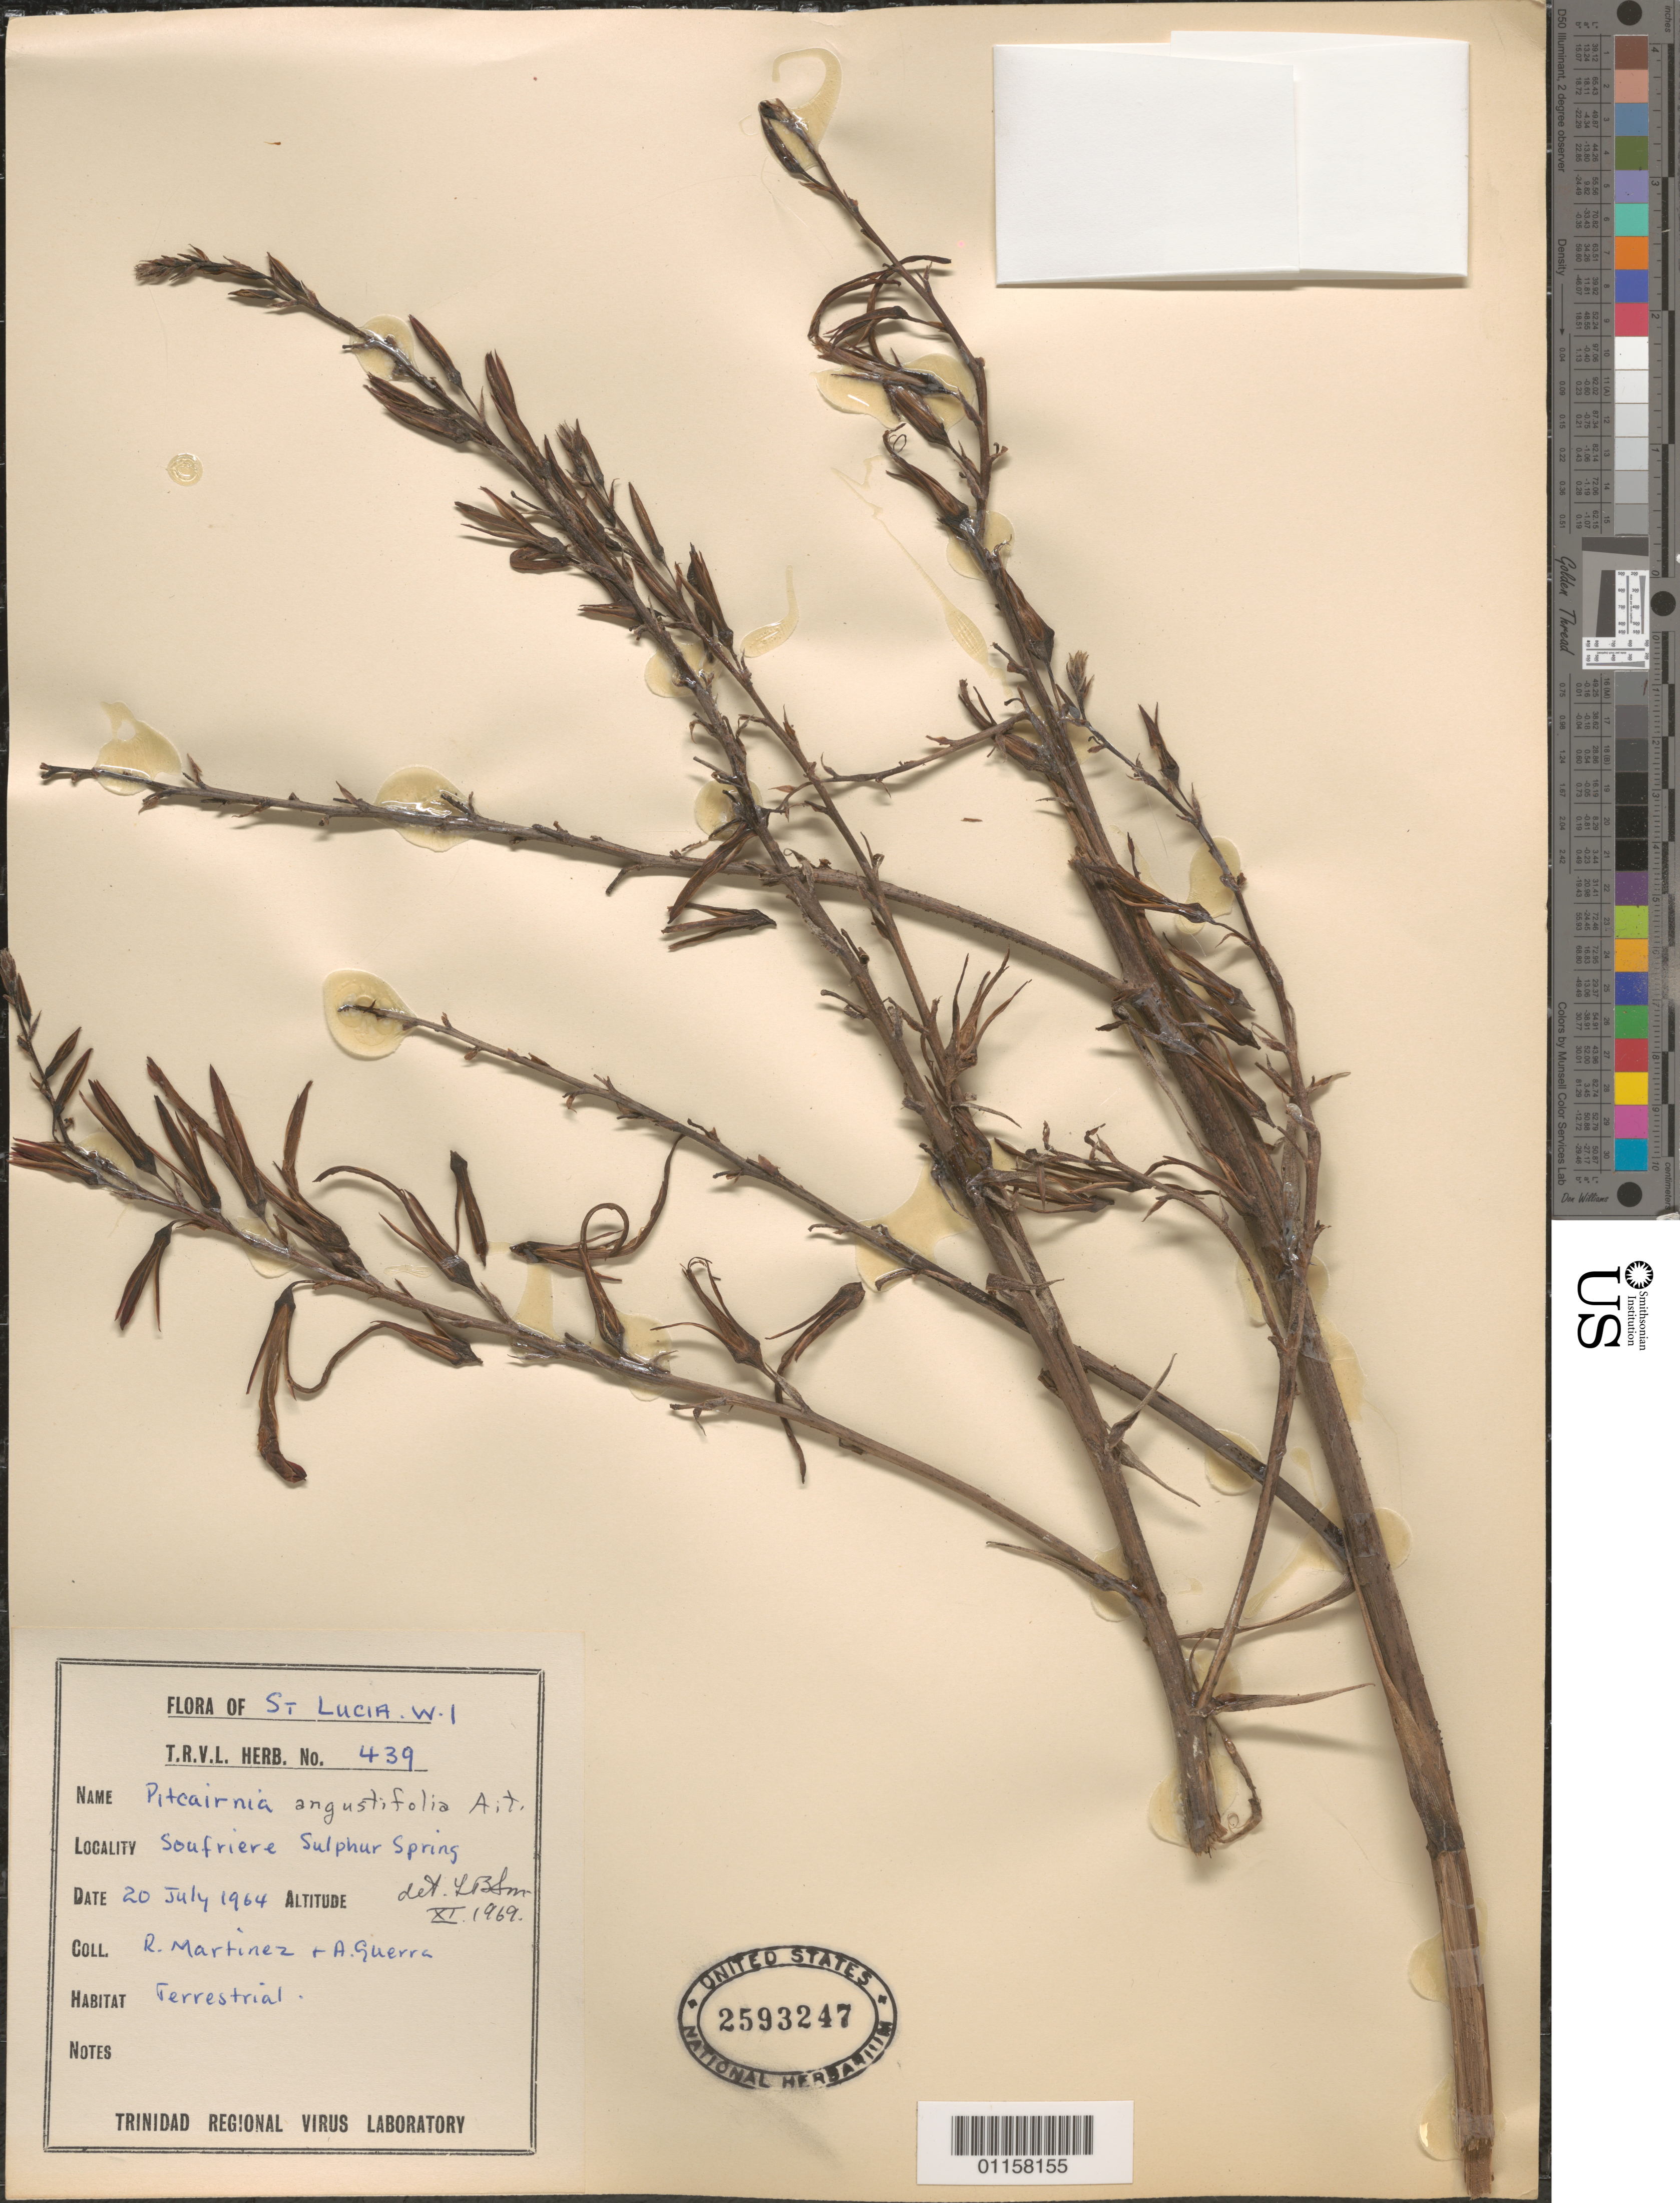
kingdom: Plantae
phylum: Tracheophyta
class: Liliopsida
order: Poales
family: Bromeliaceae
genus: Pitcairnia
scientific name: Pitcairnia angustifolia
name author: Sol. ex Aiton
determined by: Smith, Lyman B., (US), NMNH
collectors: R. Martinez & A. Guerra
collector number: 439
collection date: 1964-07-20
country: St. Lucia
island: St. Lucia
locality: Soufriere Sulphur Spring.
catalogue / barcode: US 2593247